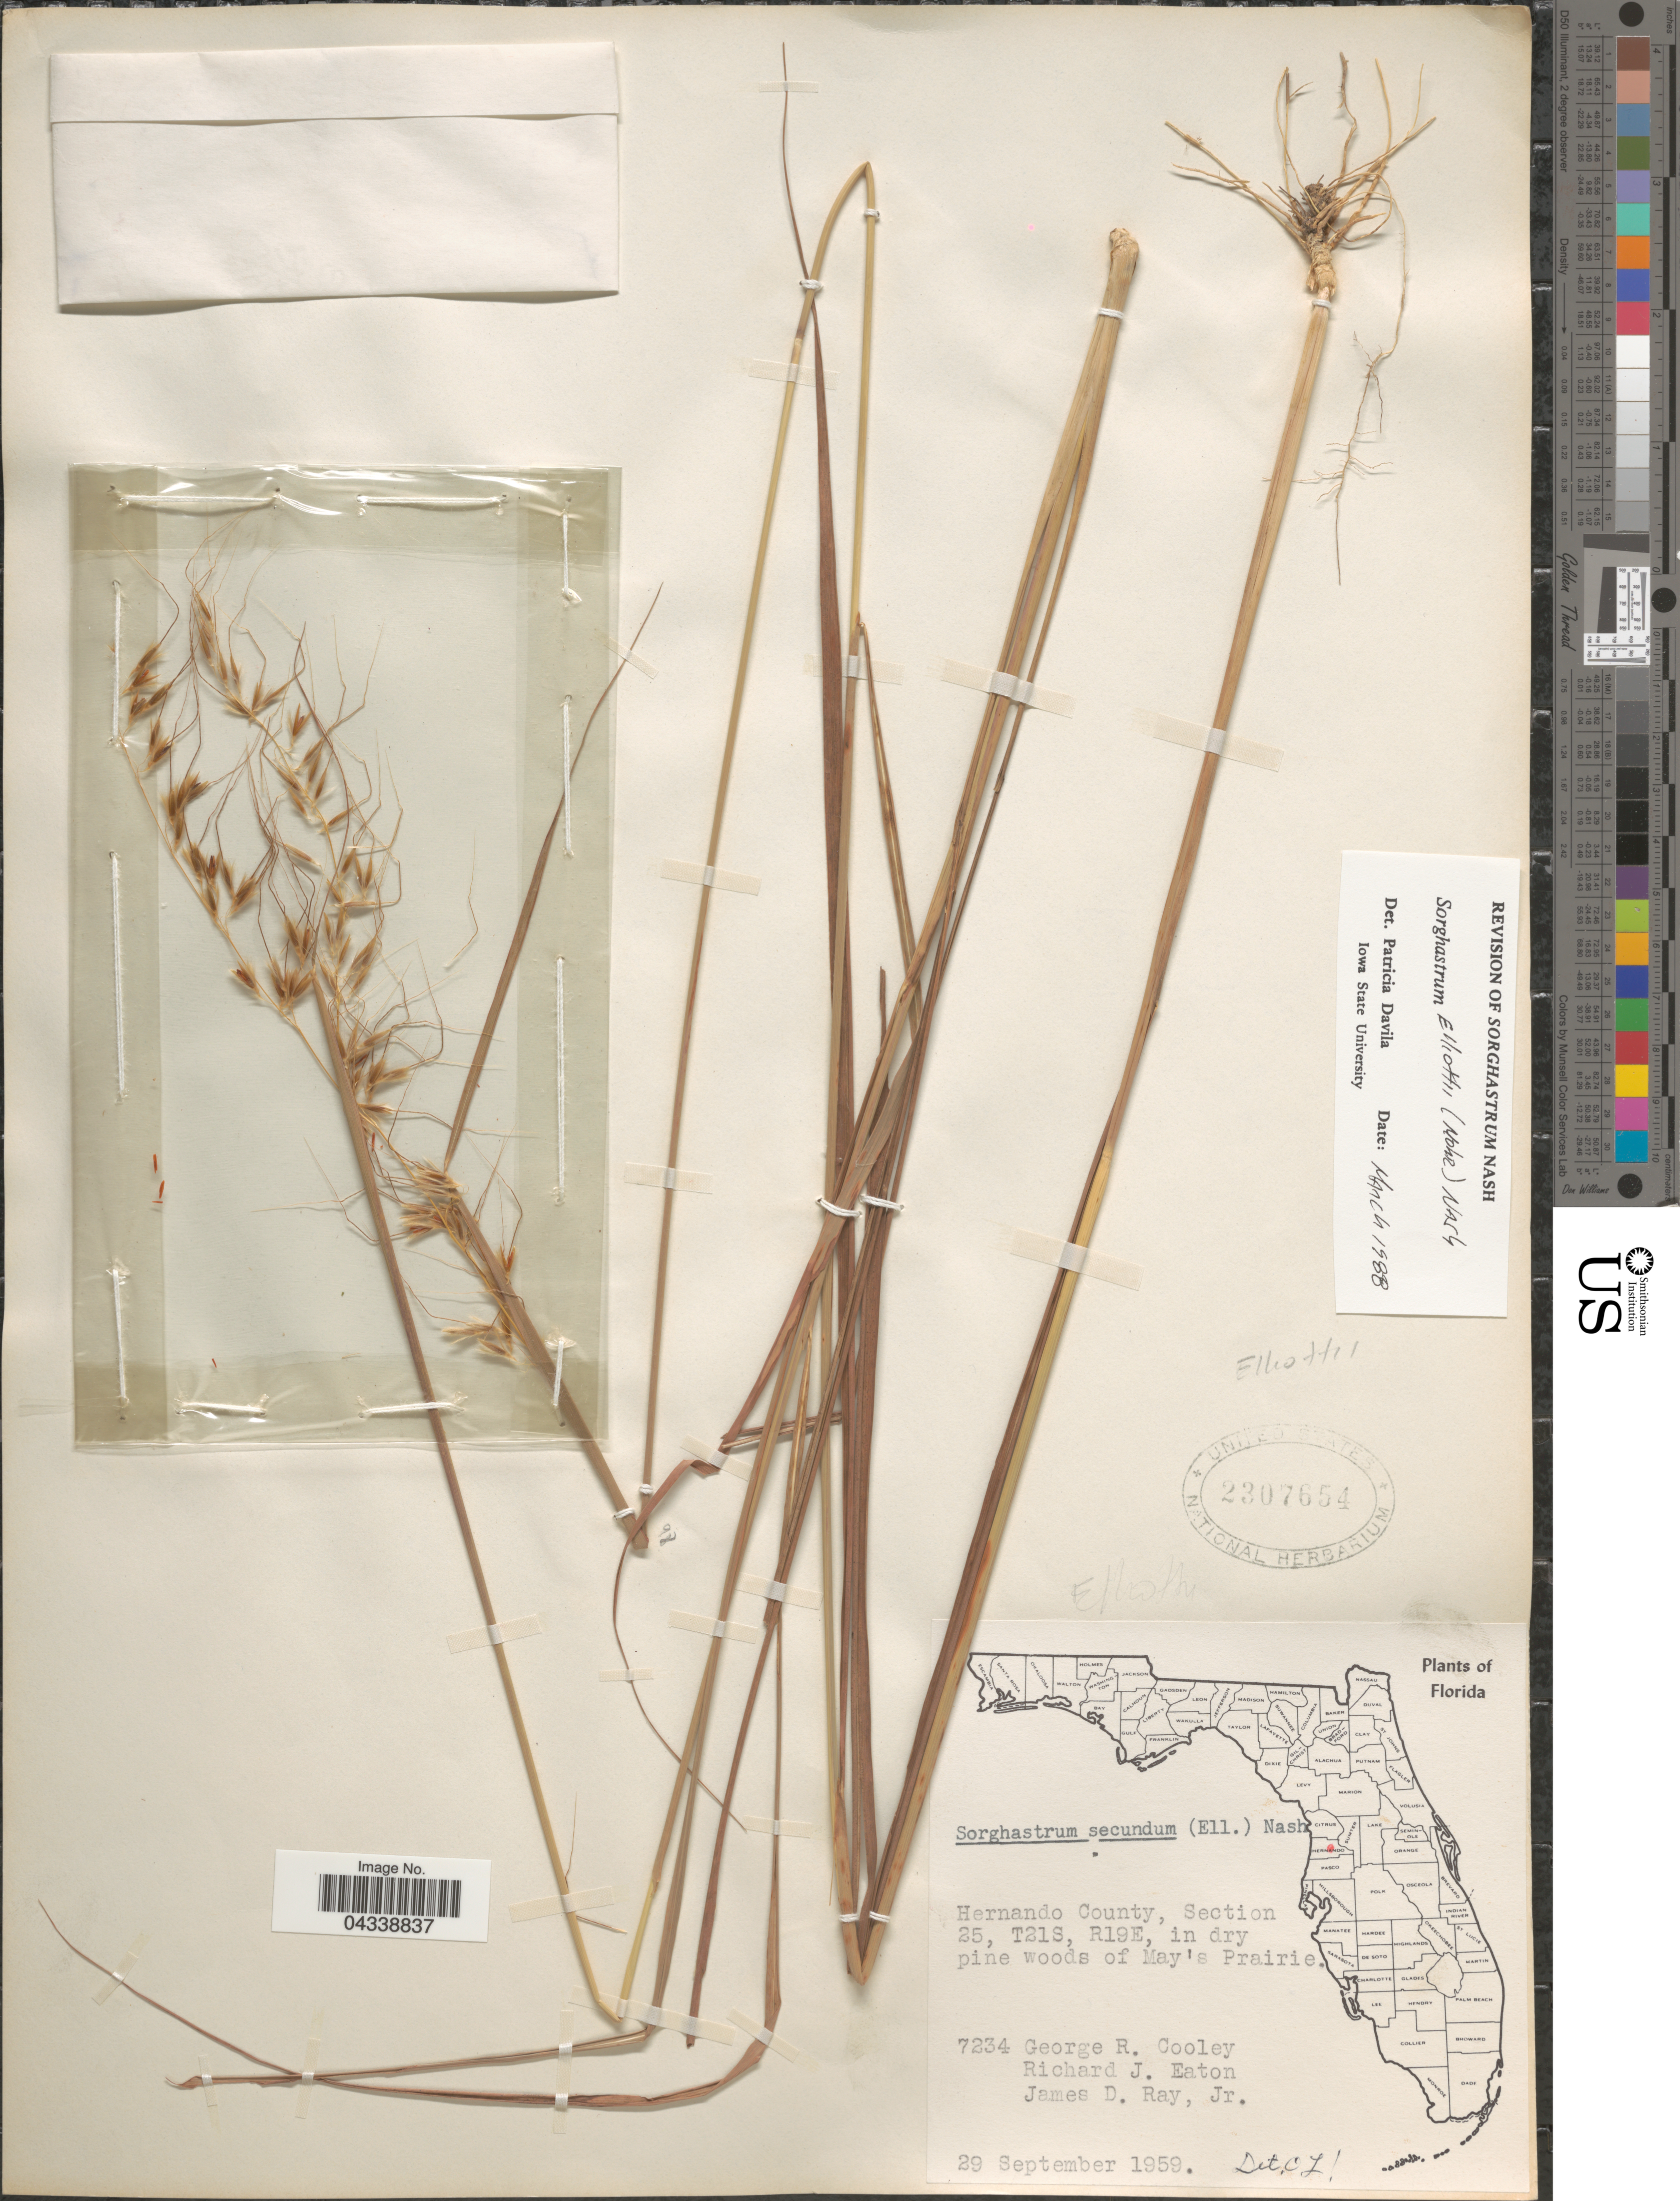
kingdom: Plantae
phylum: Tracheophyta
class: Liliopsida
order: Poales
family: Poaceae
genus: Sorghastrum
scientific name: Sorghastrum elliottii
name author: (C. Mohr) Nash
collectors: G. R. Cooley, R. J. Eaton & J. D. Ray Jr.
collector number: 7234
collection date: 1959-09-29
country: United States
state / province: Florida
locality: Hernando County, Section 25, T21S, R19E, in dry pine woods of May's Prairie.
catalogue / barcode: US 2307654